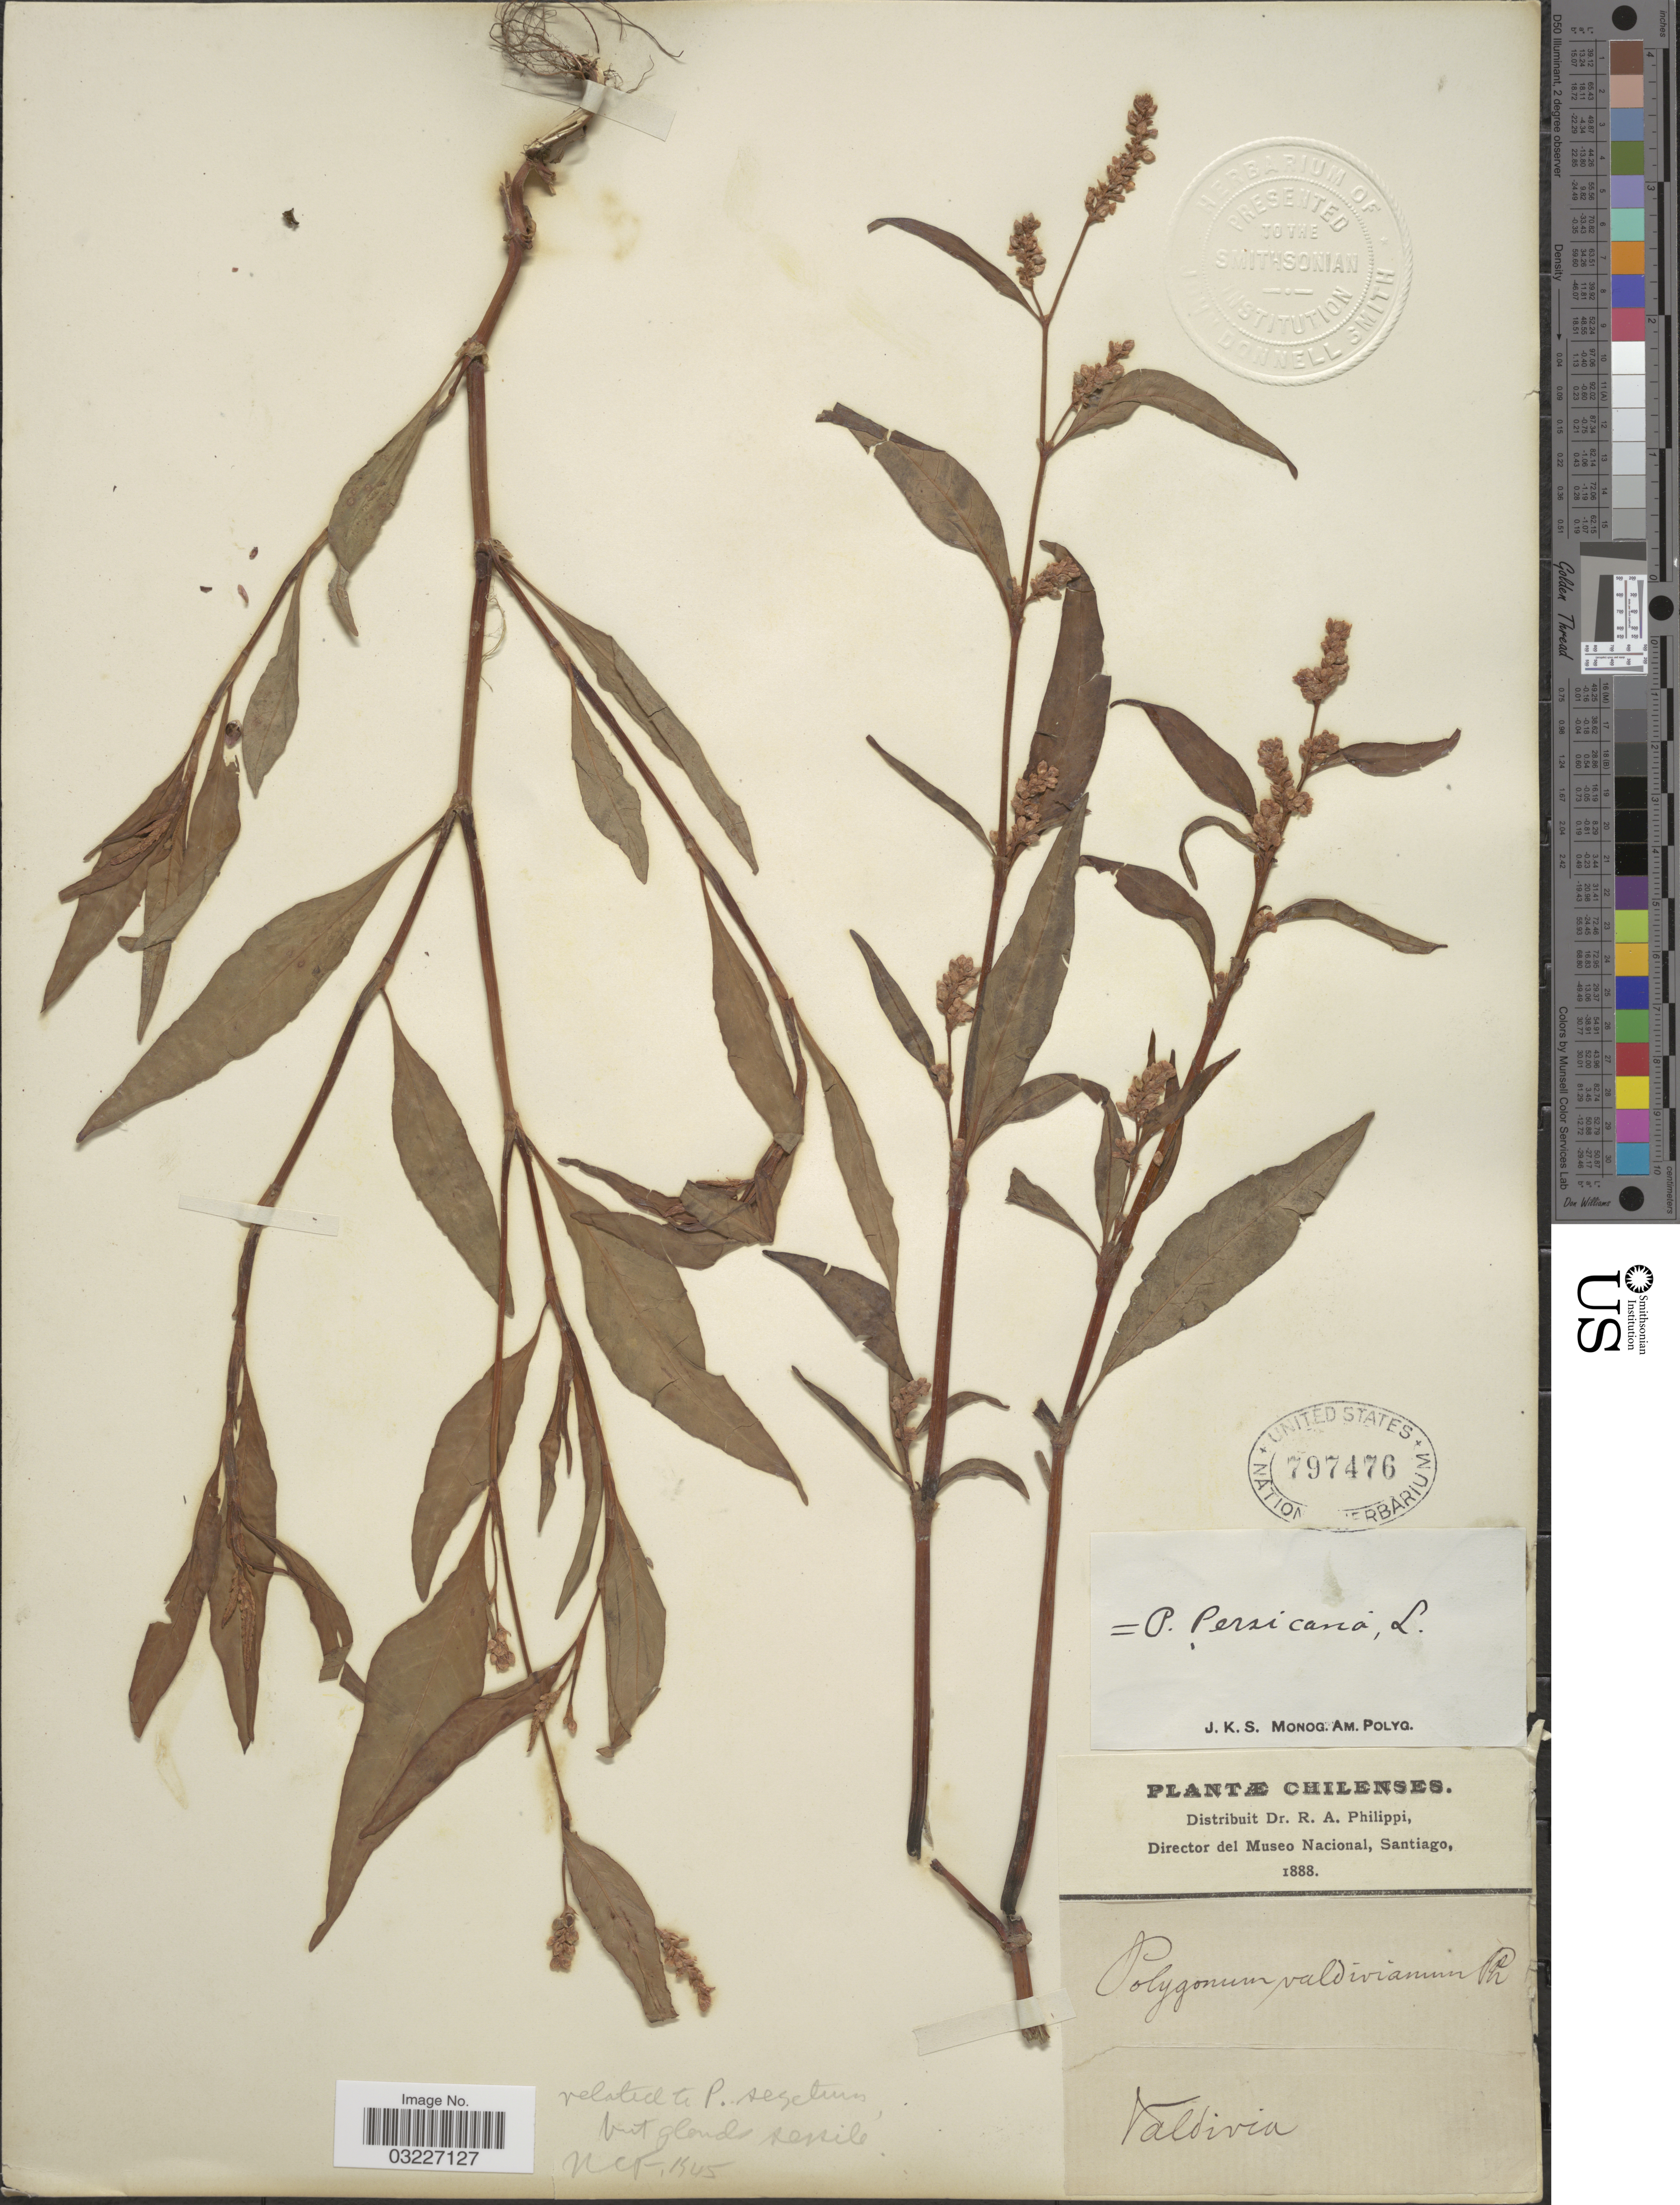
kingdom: Plantae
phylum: Tracheophyta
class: Magnoliopsida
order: Caryophyllales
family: Polygonaceae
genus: Polygonum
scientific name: Polygonum segetum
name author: Kunth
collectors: ex. herb. R.A. Philippi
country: Chile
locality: Valdivia.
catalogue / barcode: US 797476